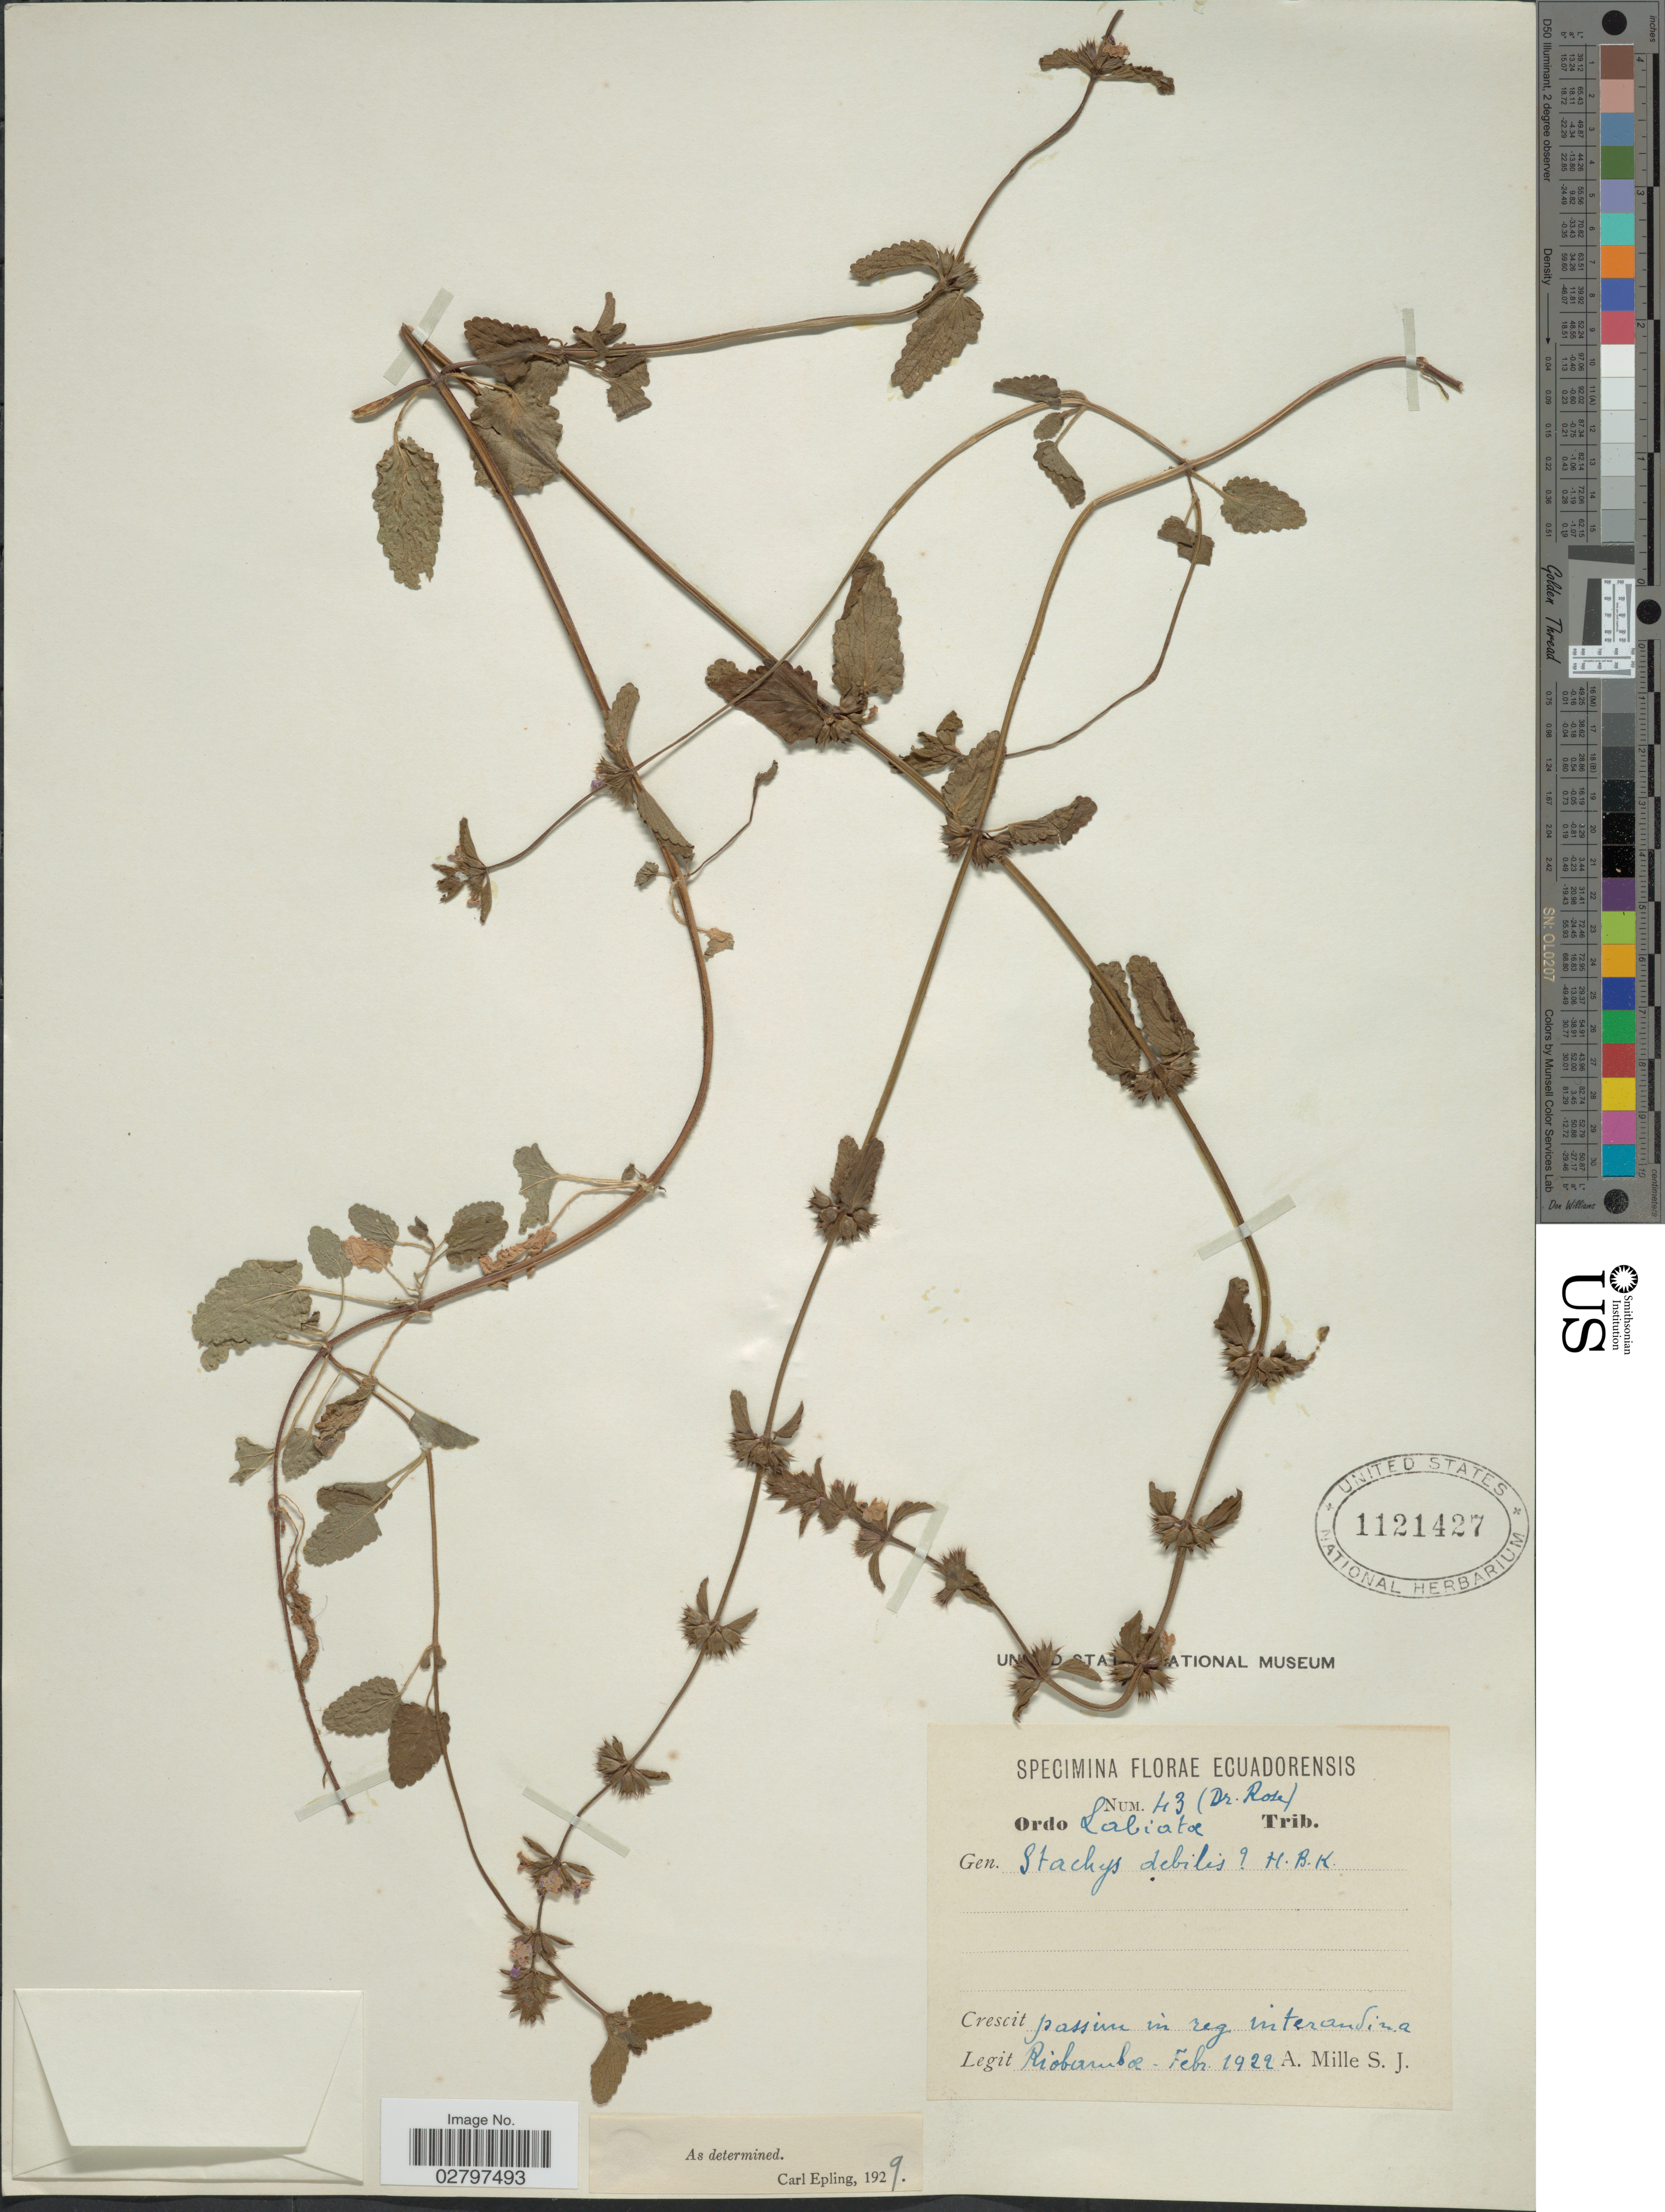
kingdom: Plantae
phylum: Tracheophyta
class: Magnoliopsida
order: Lamiales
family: Lamiaceae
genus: Stachys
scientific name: Stachys debilis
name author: Kunth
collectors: A. Mille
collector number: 43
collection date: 1922-02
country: Ecuador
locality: Riobamba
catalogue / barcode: US 1121427